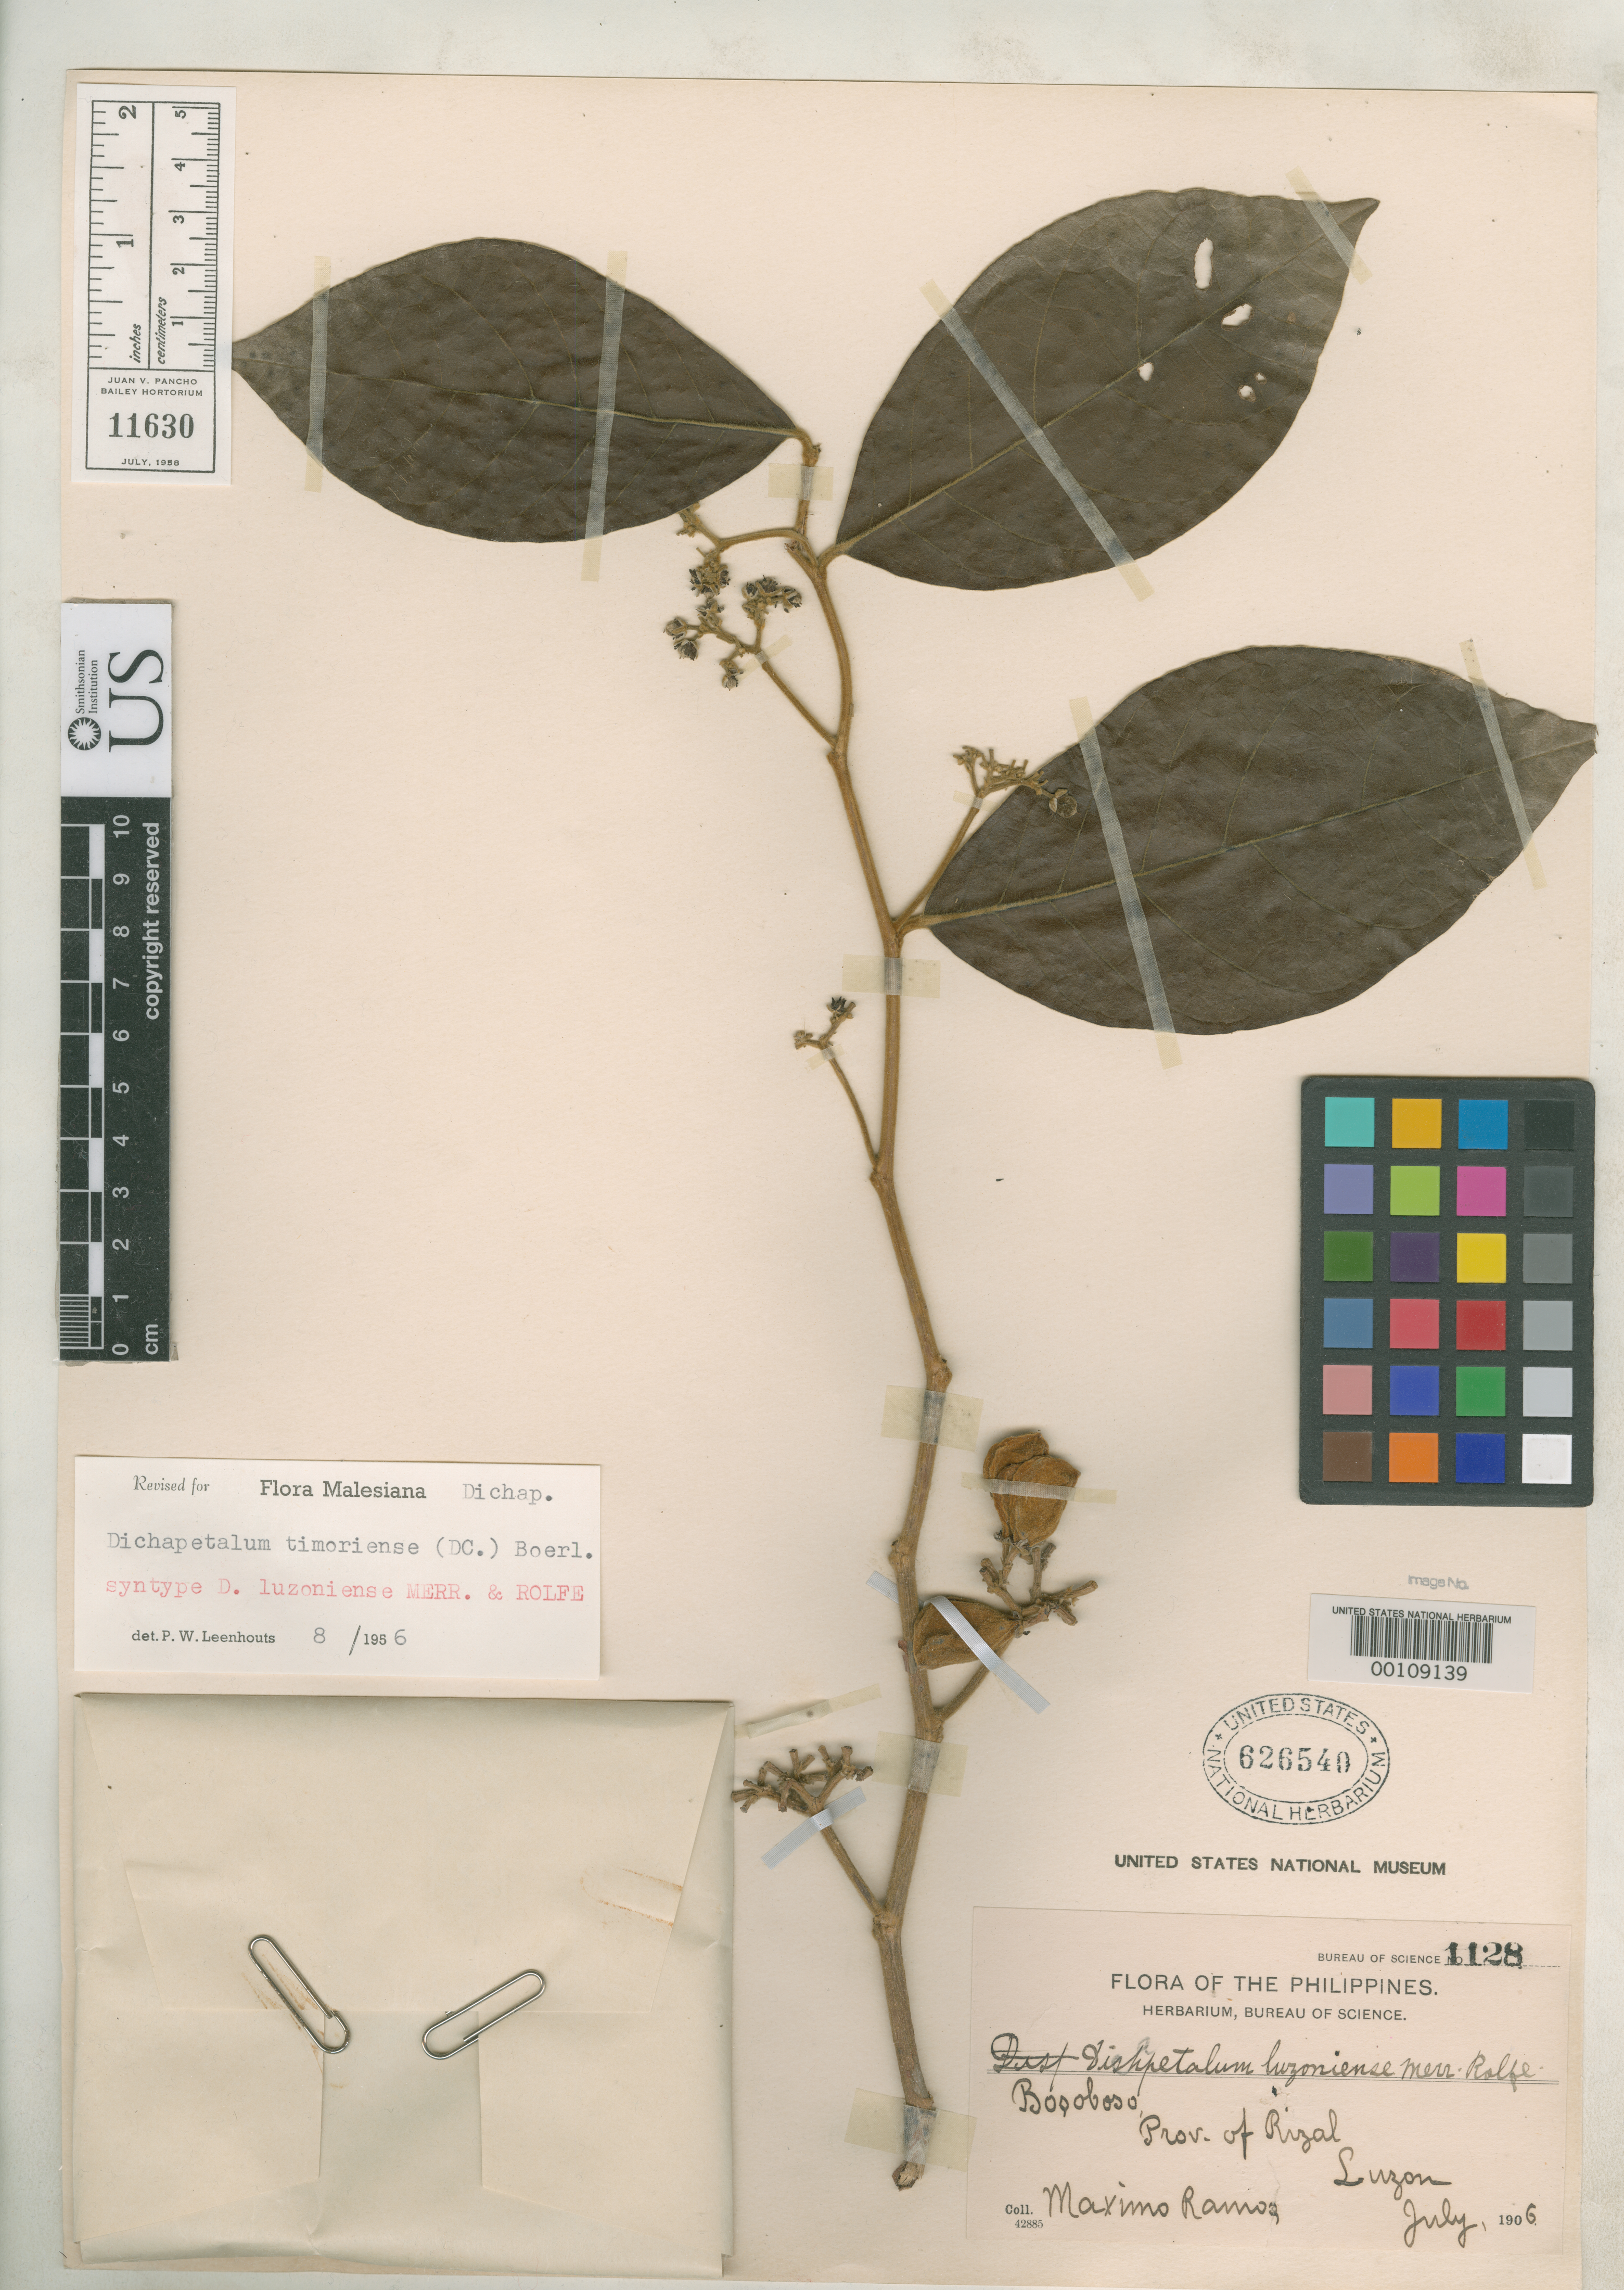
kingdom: Plantae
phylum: Tracheophyta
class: Magnoliopsida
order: Malpighiales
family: Dichapetalaceae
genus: Dichapetalum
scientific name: Dichapetalum luzoniense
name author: Merr. & Rolfe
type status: Syntype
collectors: M. Ramos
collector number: Bur. Sci. 1128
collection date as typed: Jul 1906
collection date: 1906-07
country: Philippines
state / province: Calabarzon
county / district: Rizal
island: Luzon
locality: Bosoboso.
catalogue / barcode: US 626540